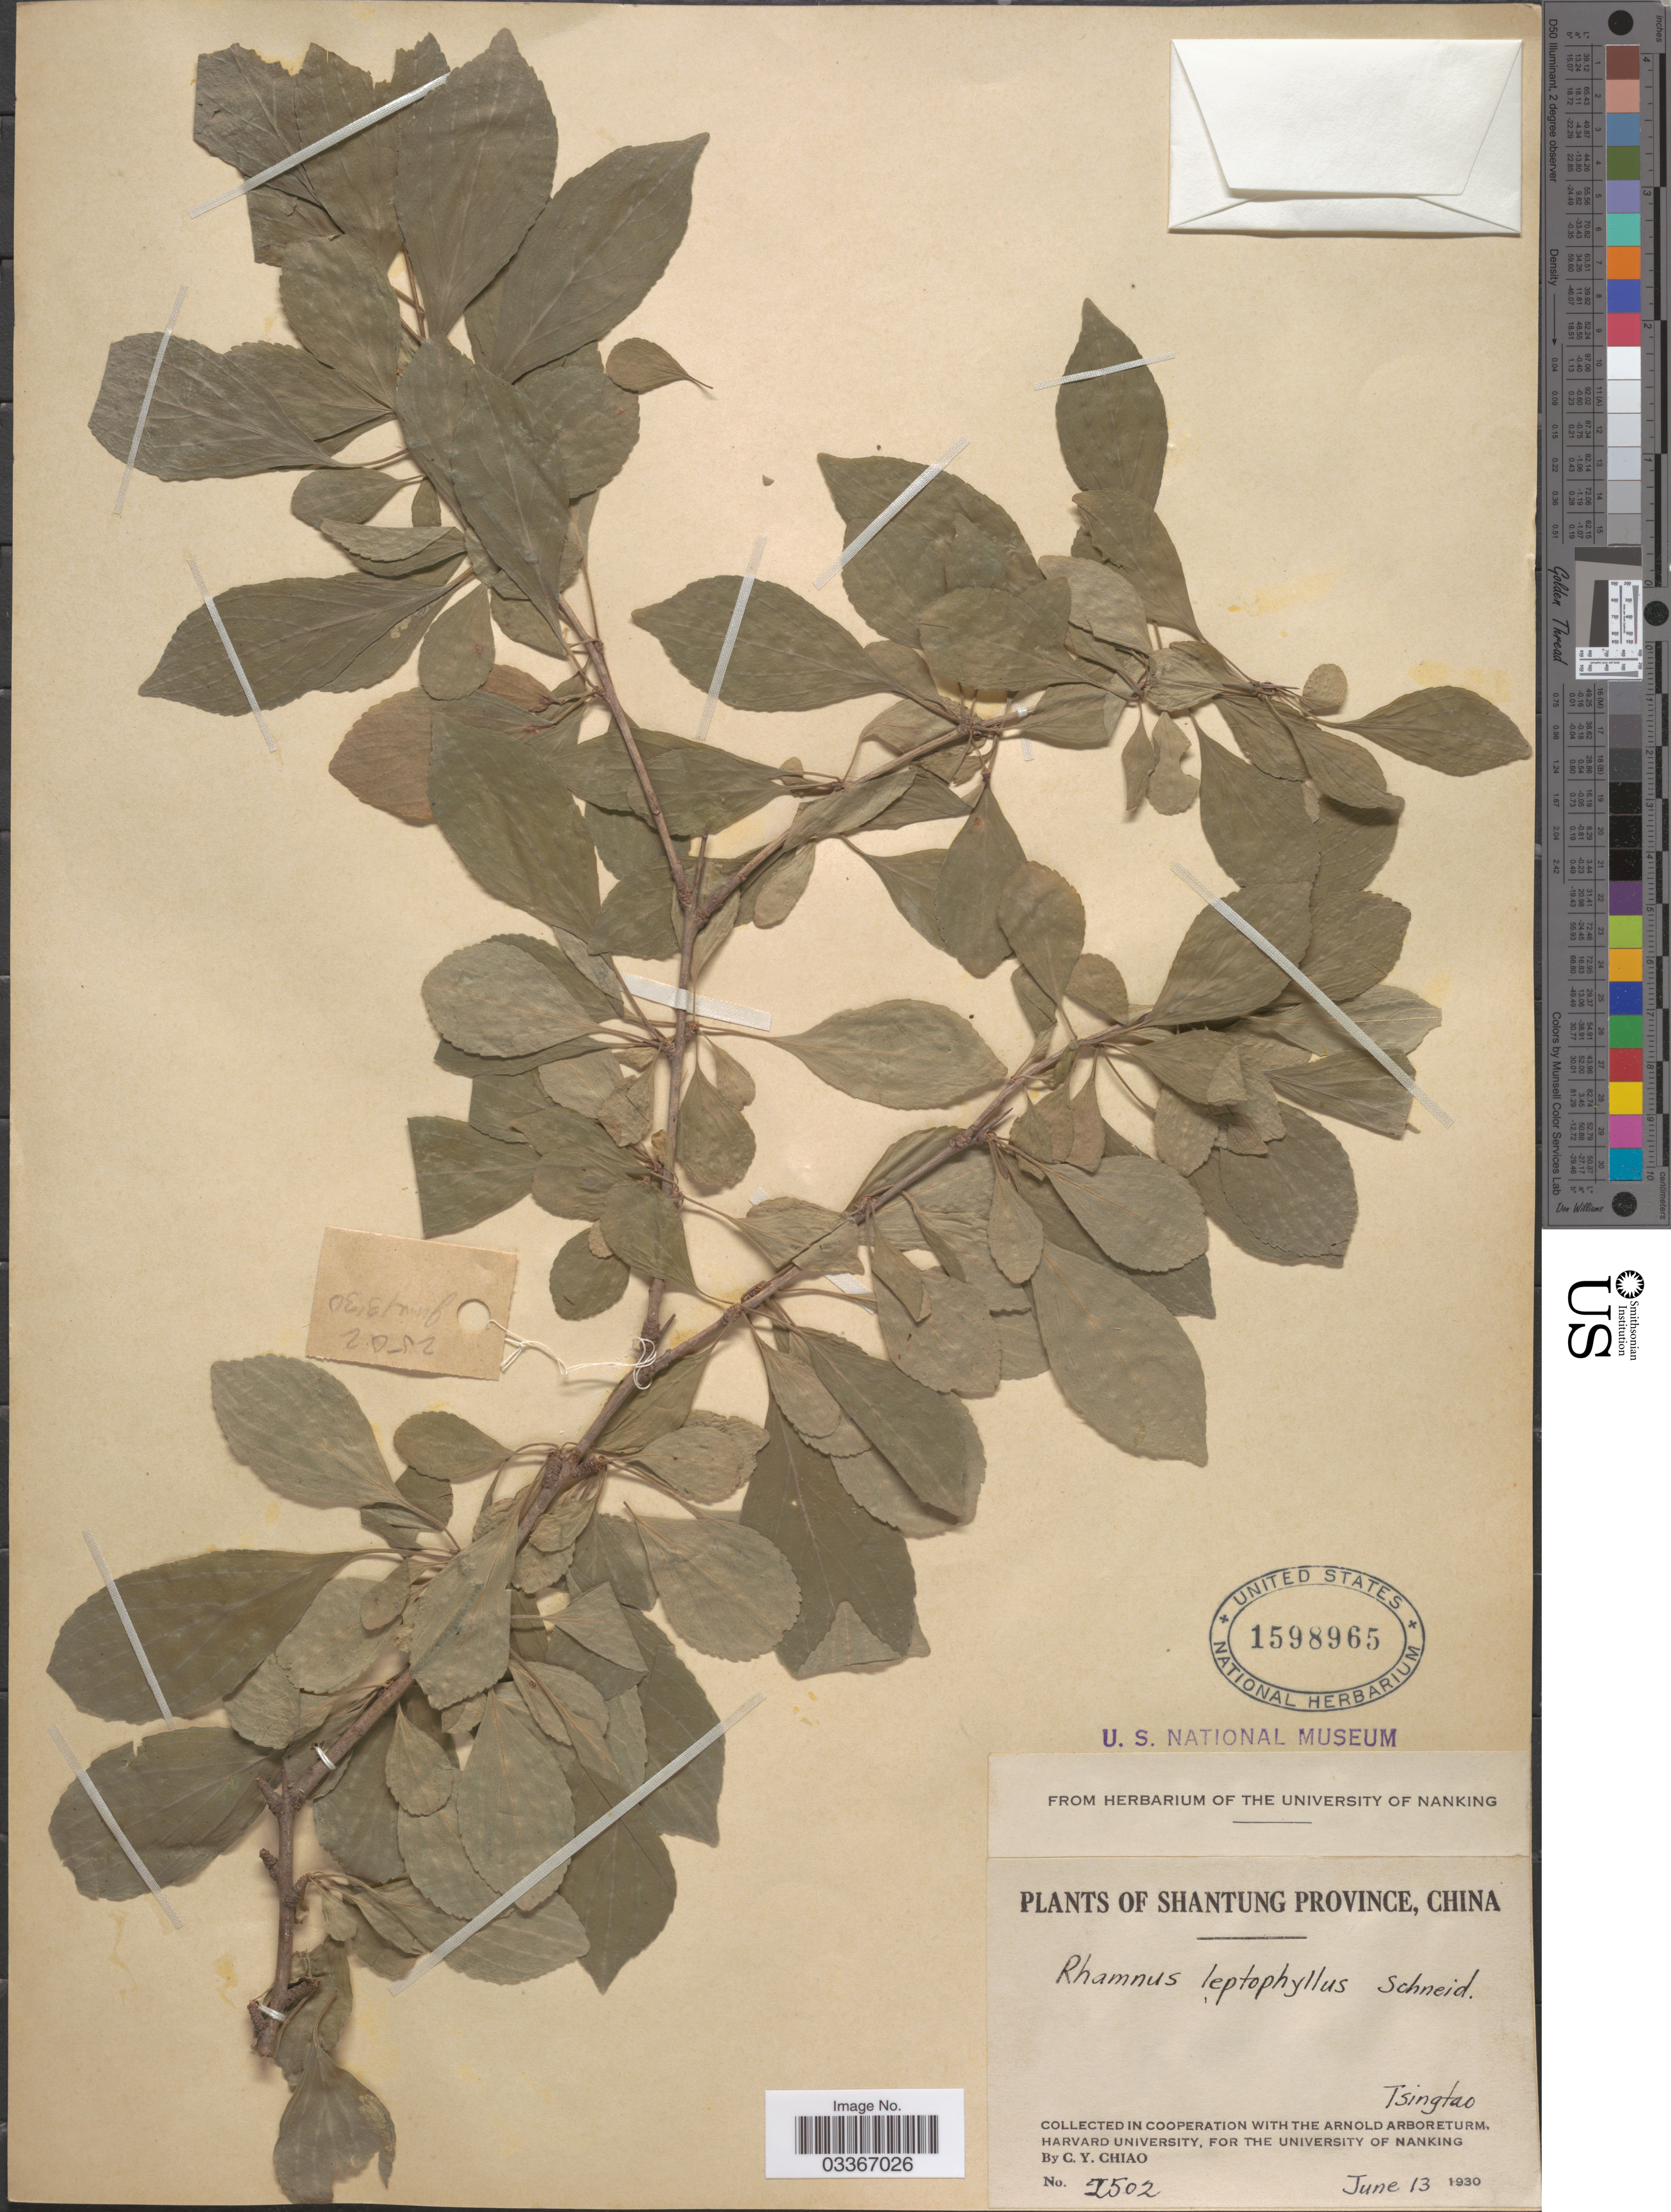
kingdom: Plantae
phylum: Tracheophyta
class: Magnoliopsida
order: Rosales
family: Rhamnaceae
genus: Rhamnus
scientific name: Rhamnus leptophylla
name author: C.K. Schneid.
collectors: C. Y. Chiao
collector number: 2502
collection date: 1930-06-13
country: China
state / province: Shandong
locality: Shantung Province. Tsingtao.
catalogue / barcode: US 1598965